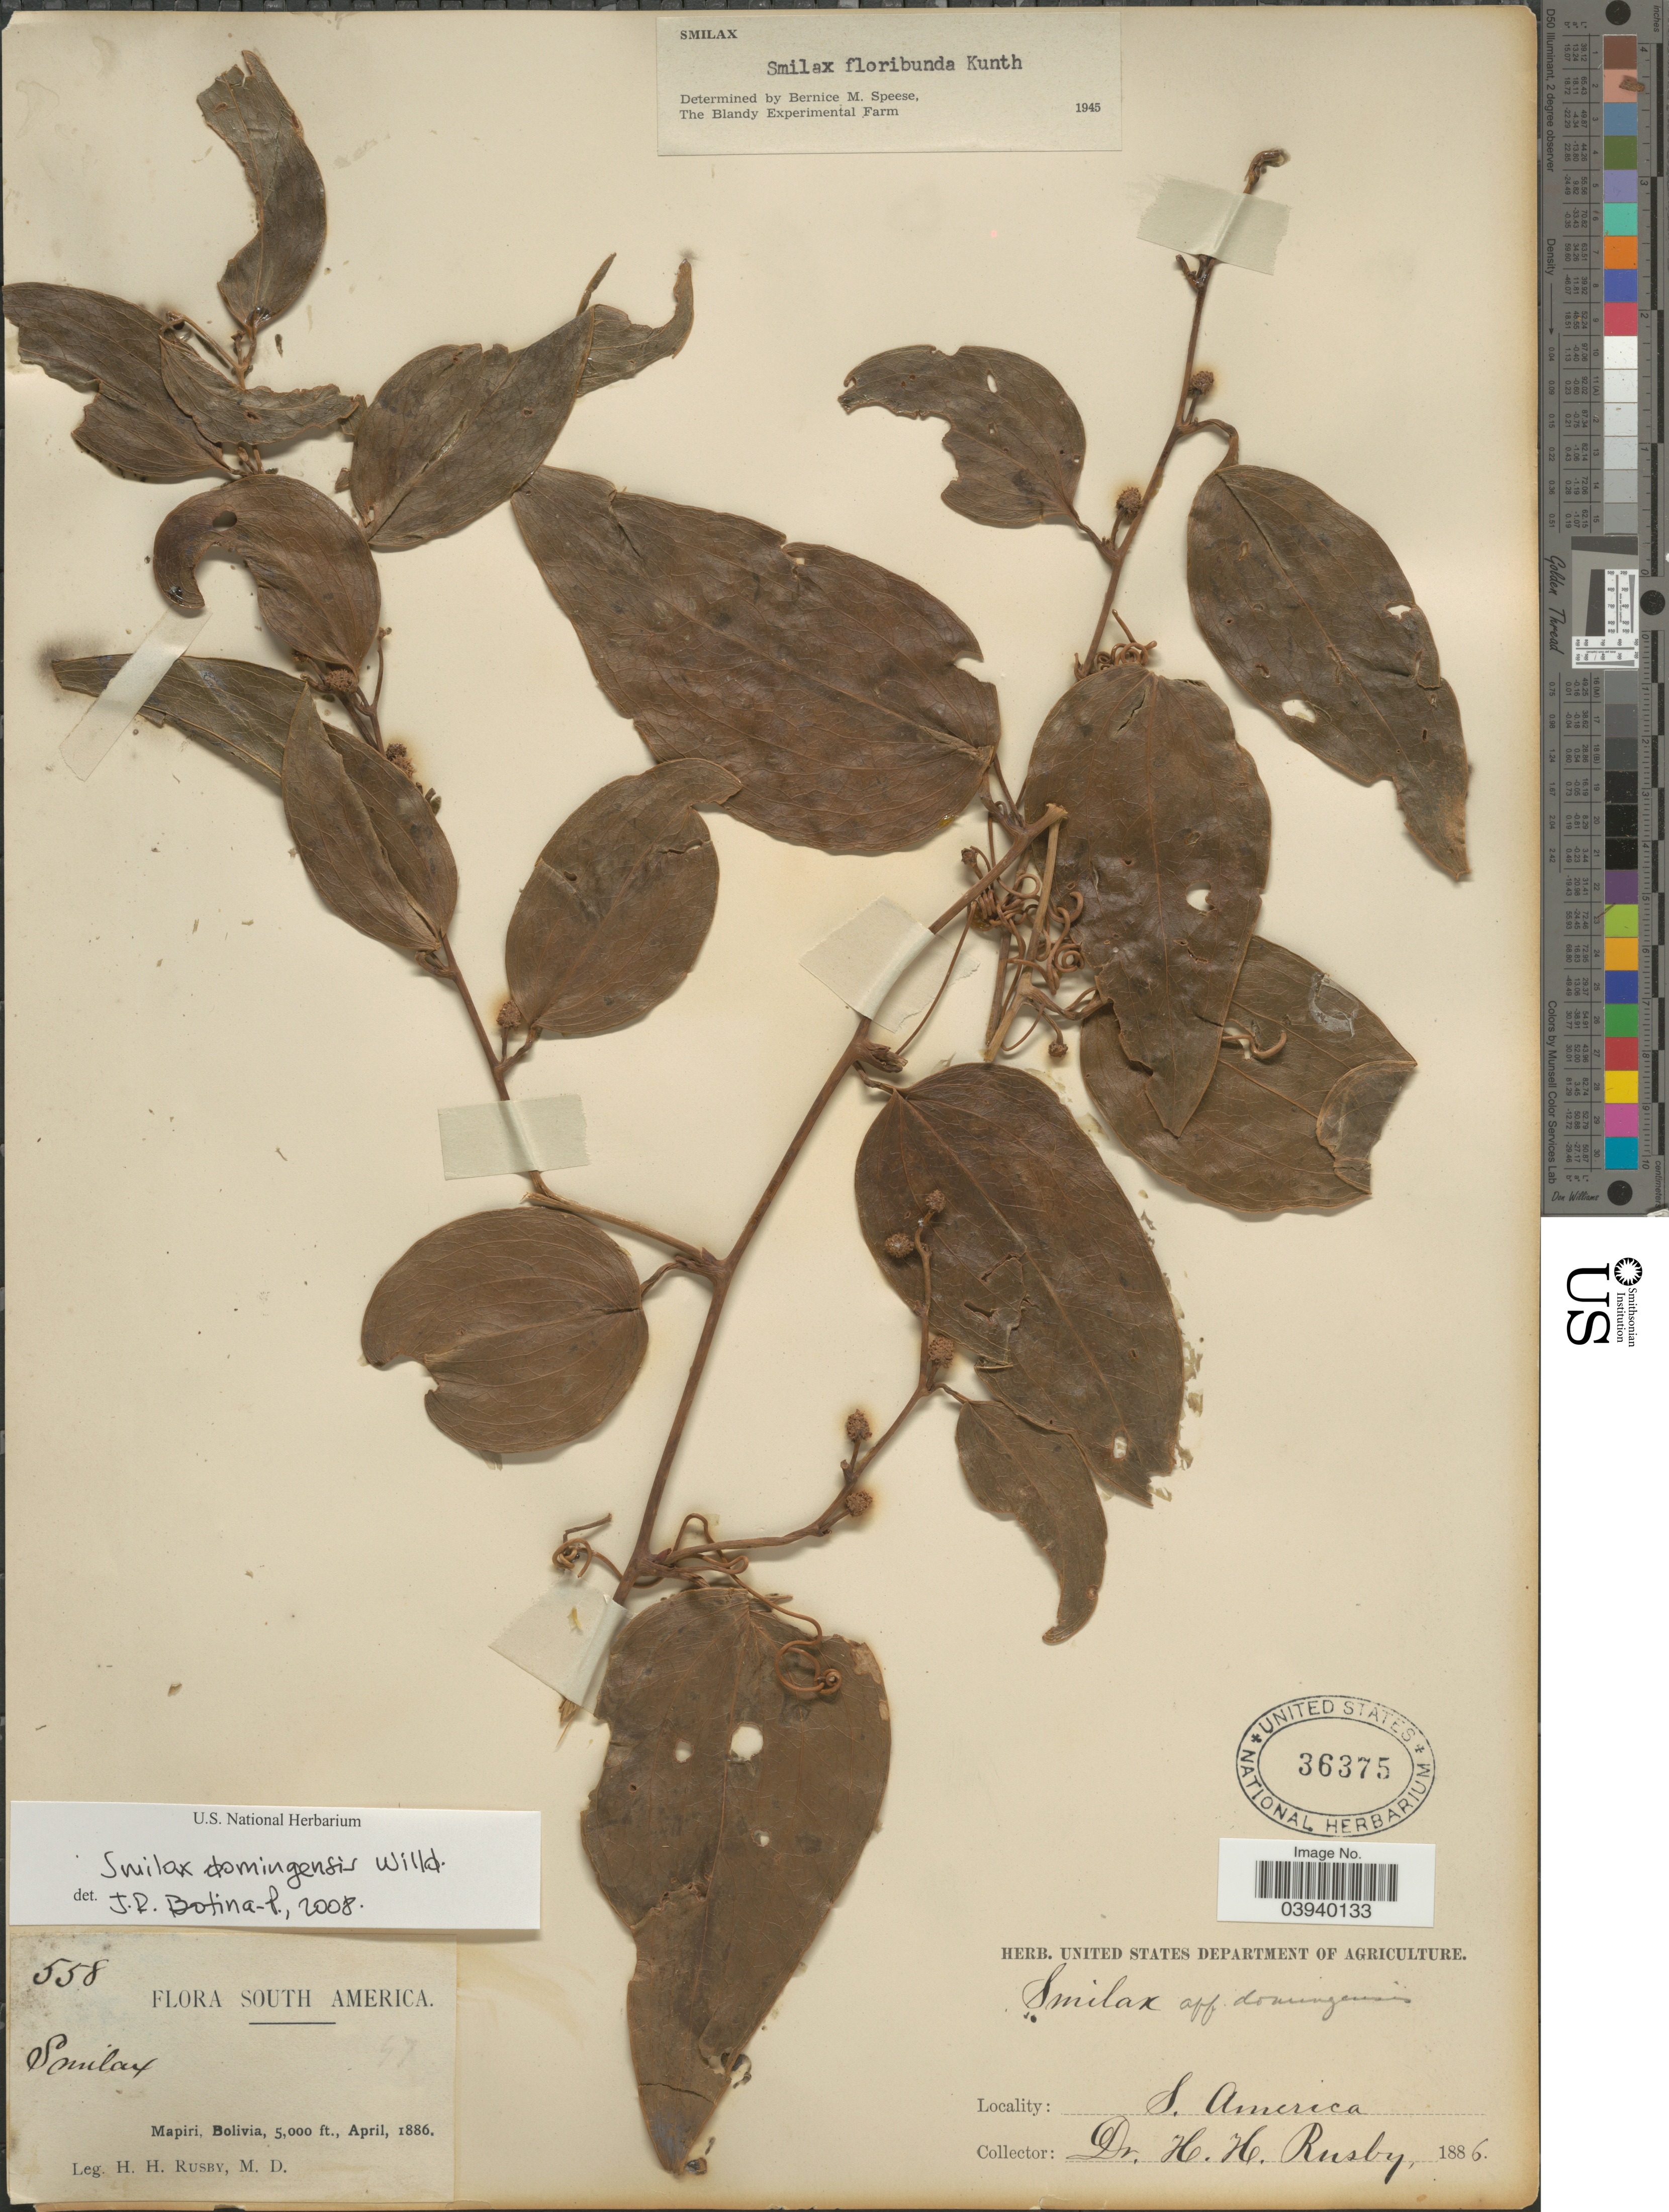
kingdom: Plantae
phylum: Tracheophyta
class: Liliopsida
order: Liliales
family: Smilacaceae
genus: Smilax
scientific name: Smilax domingensis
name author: Willd.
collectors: H. H. Rusby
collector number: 558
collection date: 1886-04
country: Bolivia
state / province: La Páz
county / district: Larecaja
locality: Mapiri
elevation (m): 1524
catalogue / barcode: US 36375